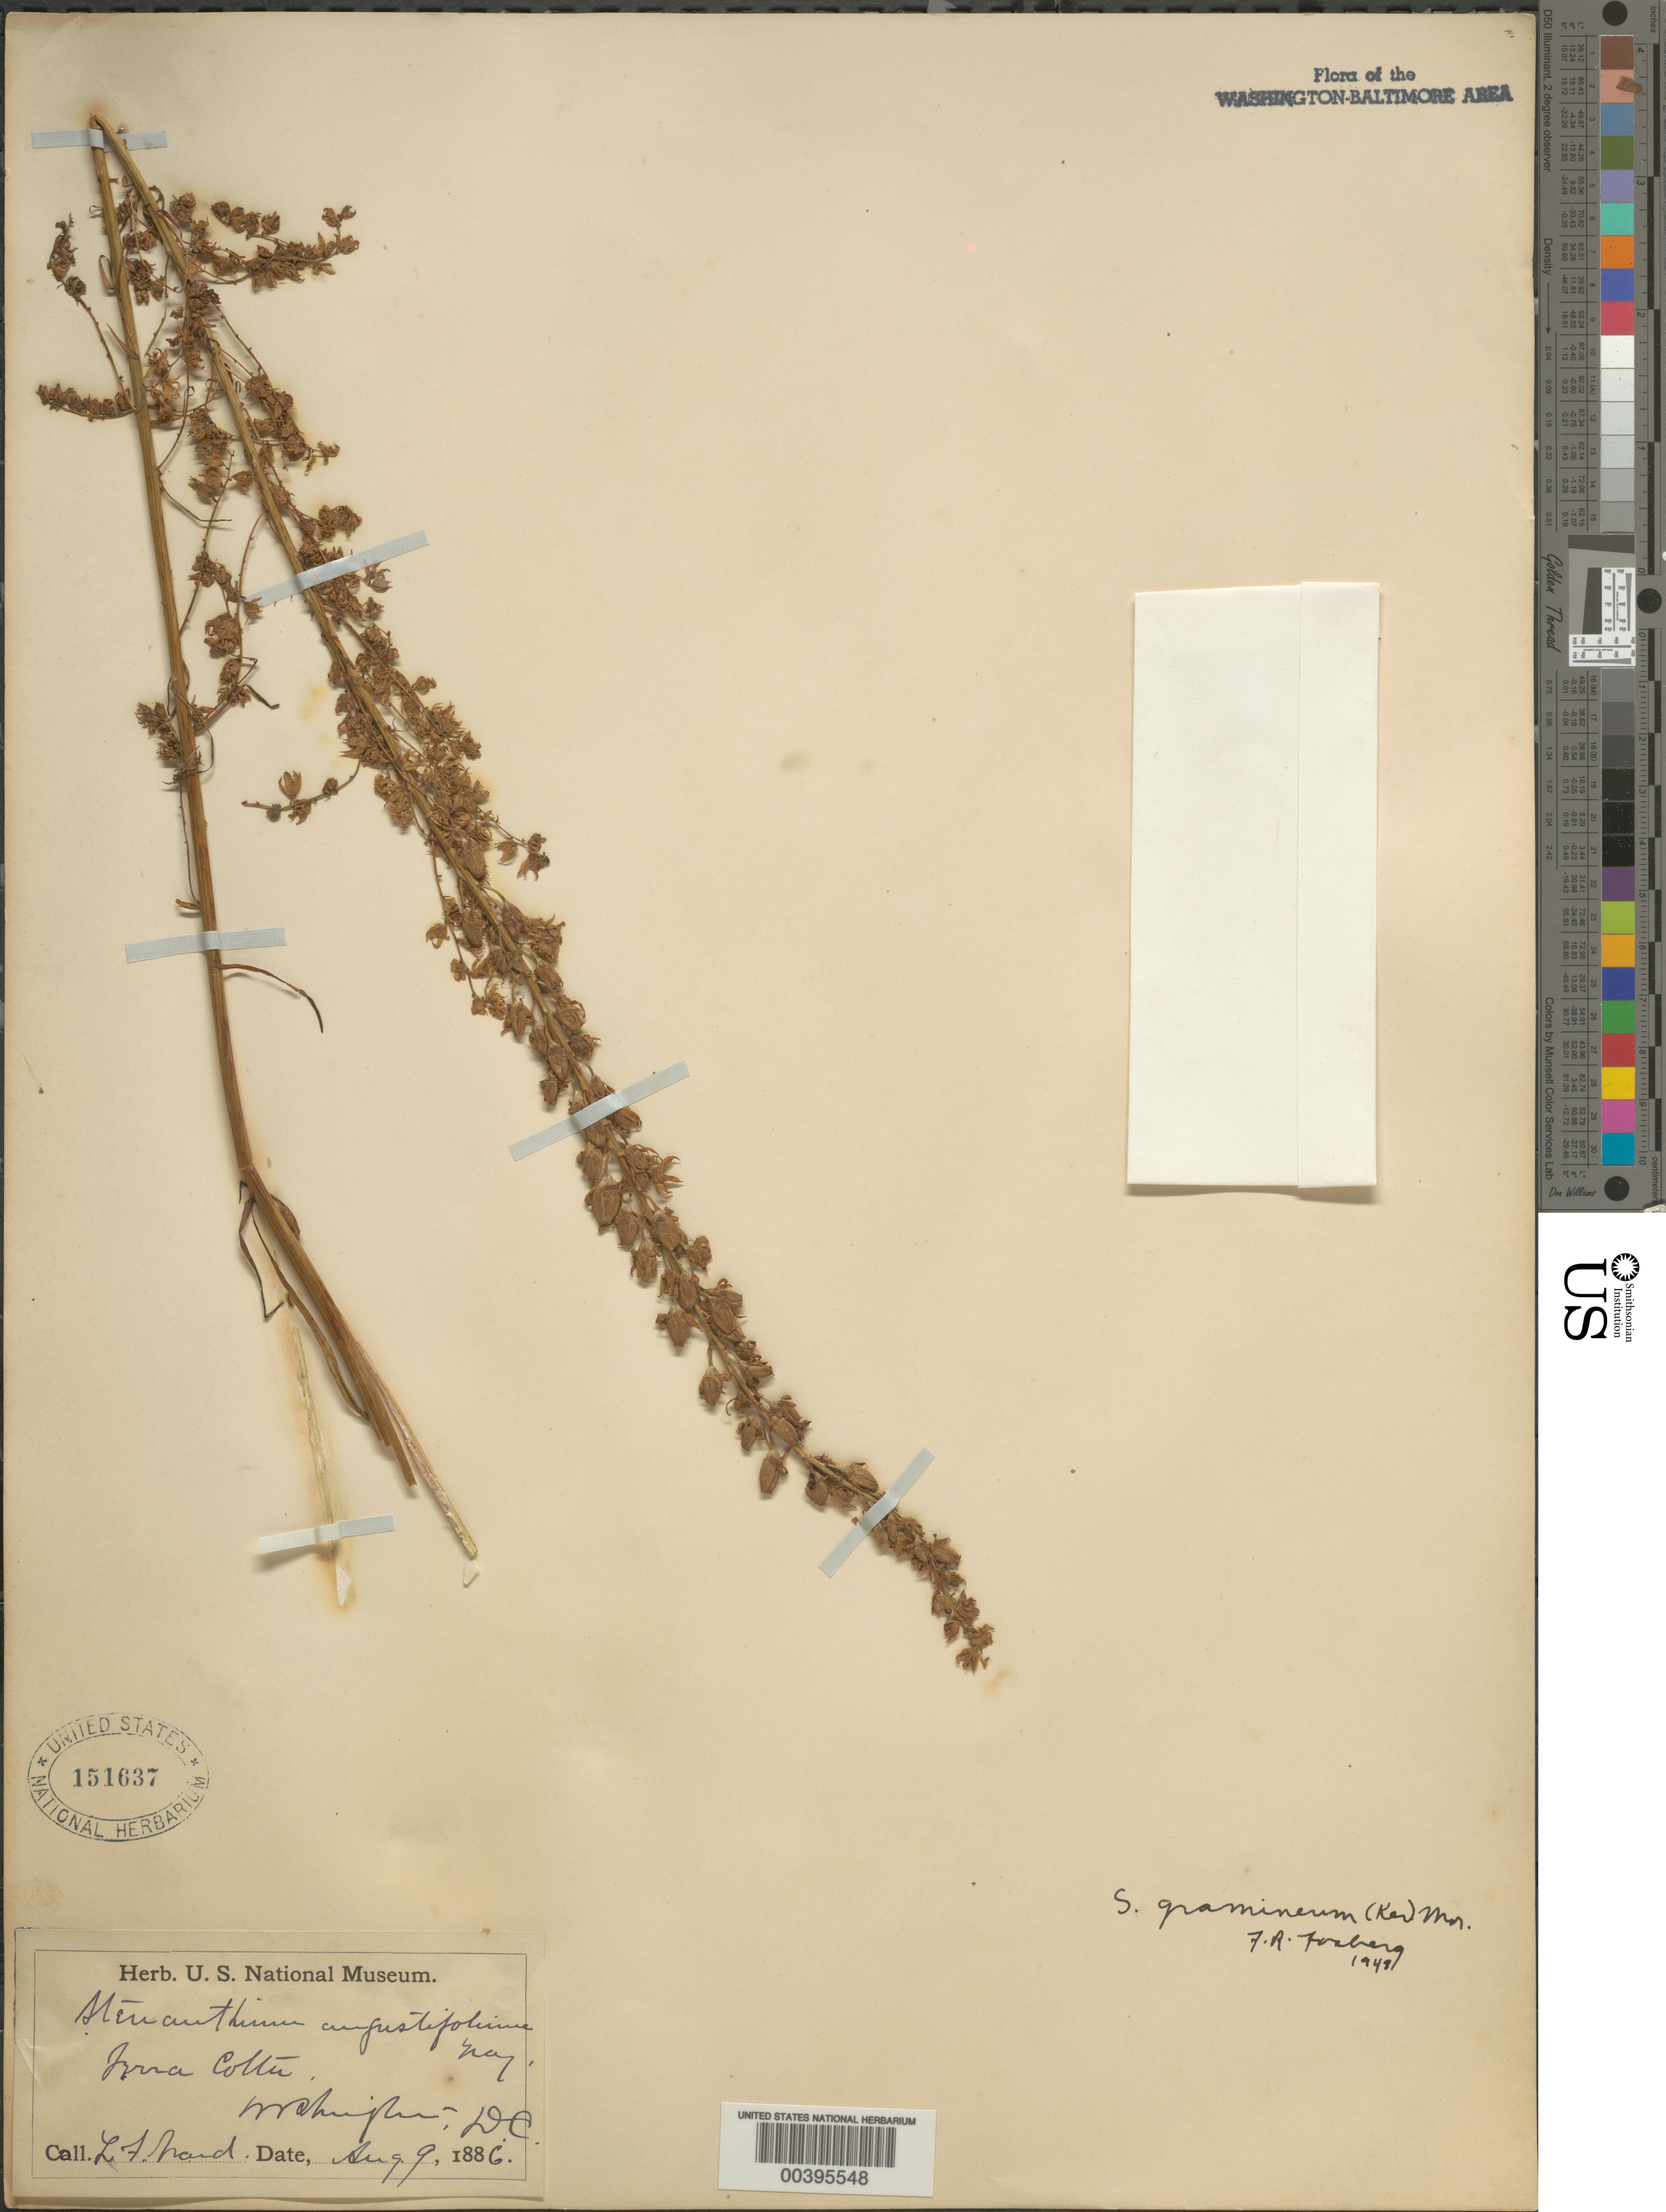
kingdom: Plantae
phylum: Tracheophyta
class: Liliopsida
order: Liliales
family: Melanthiaceae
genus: Stenanthium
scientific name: Stenanthium gramineum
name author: (Ker Gawl.) Morong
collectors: L. F. Ward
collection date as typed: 09 Aug 1886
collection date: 1886-08-09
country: United States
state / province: District of Columbia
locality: Terra Cotta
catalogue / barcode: US 151637